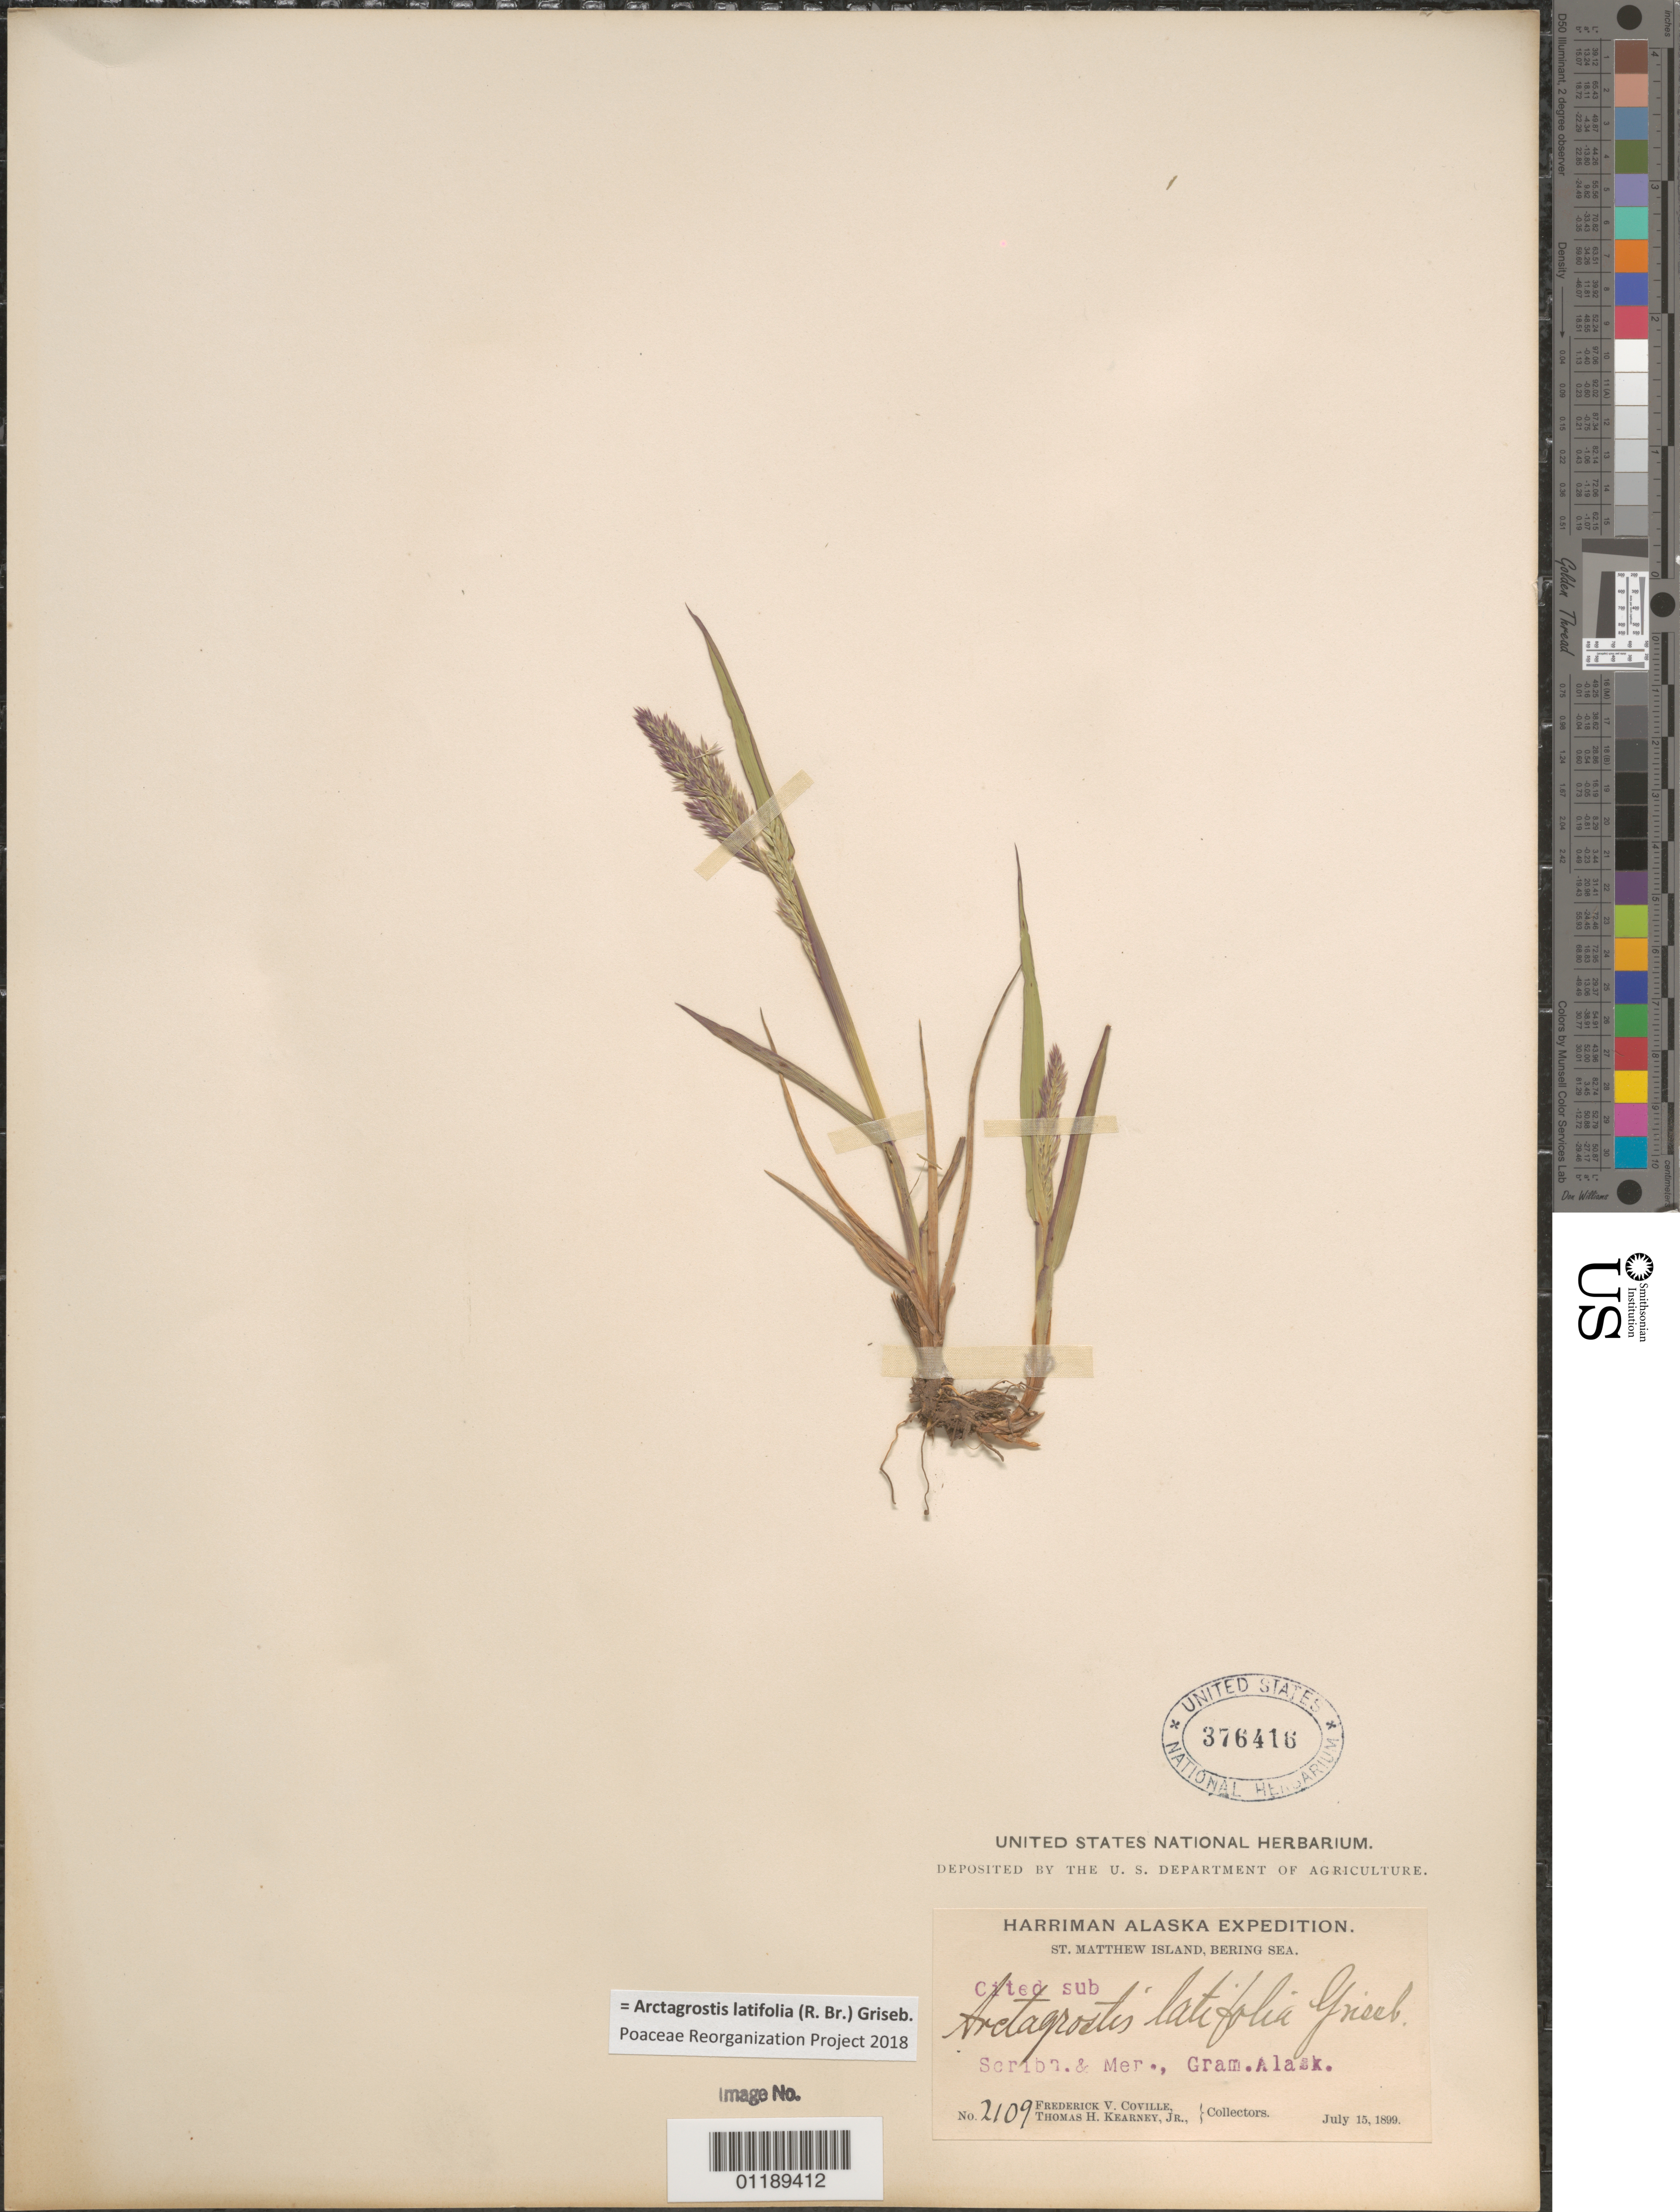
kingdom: Plantae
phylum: Tracheophyta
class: Liliopsida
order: Poales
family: Poaceae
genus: Arctagrostis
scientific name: Arctagrostis latifolia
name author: (R. Br.) Griseb.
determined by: Poaceae Reorganization Project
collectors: F. V. Coville & T. H. Kearney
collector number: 2109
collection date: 1899-07-15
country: United States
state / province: Alaska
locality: St. Matthew Island, Bering Sea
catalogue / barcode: US 376416